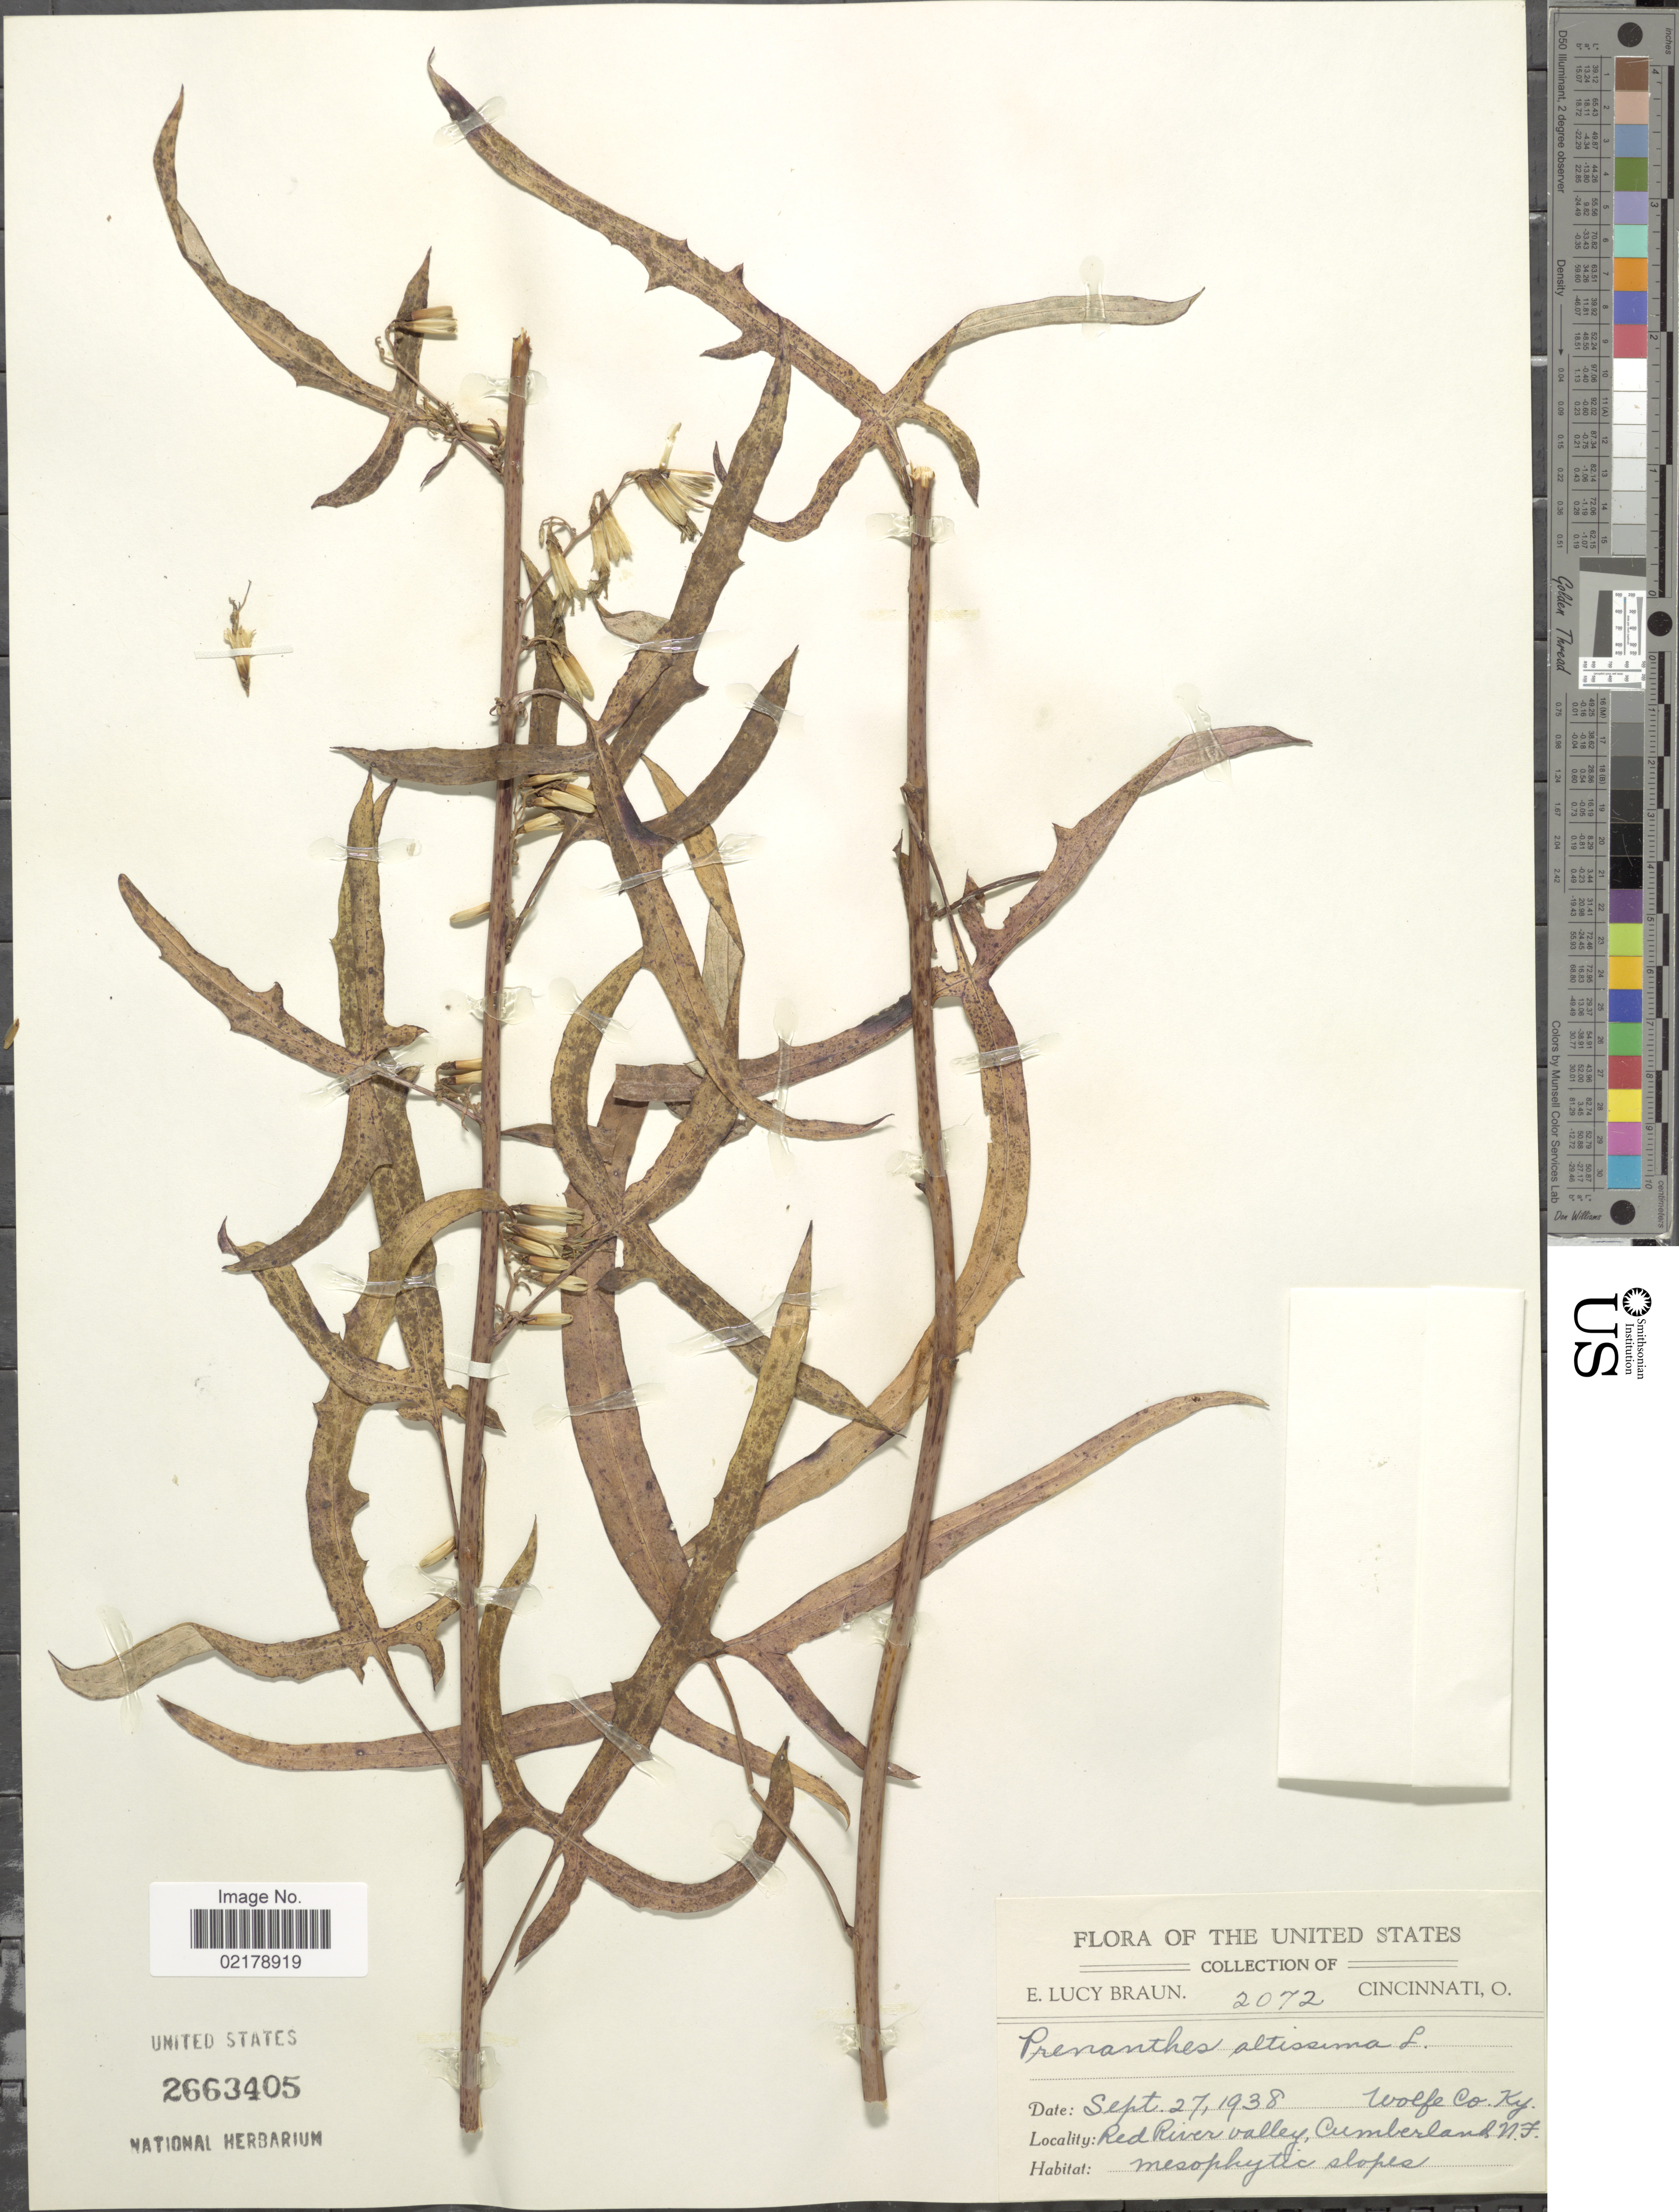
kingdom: Plantae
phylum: Tracheophyta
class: Magnoliopsida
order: Asterales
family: Asteraceae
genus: Nabalus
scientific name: Nabalus altissimus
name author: (L.) Hook.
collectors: E. L. Braun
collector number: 2072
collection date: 1938-09-27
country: United States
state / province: Kentucky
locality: Wolfe Co, Red River valley, Cumberland N. F.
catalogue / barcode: US 2663405